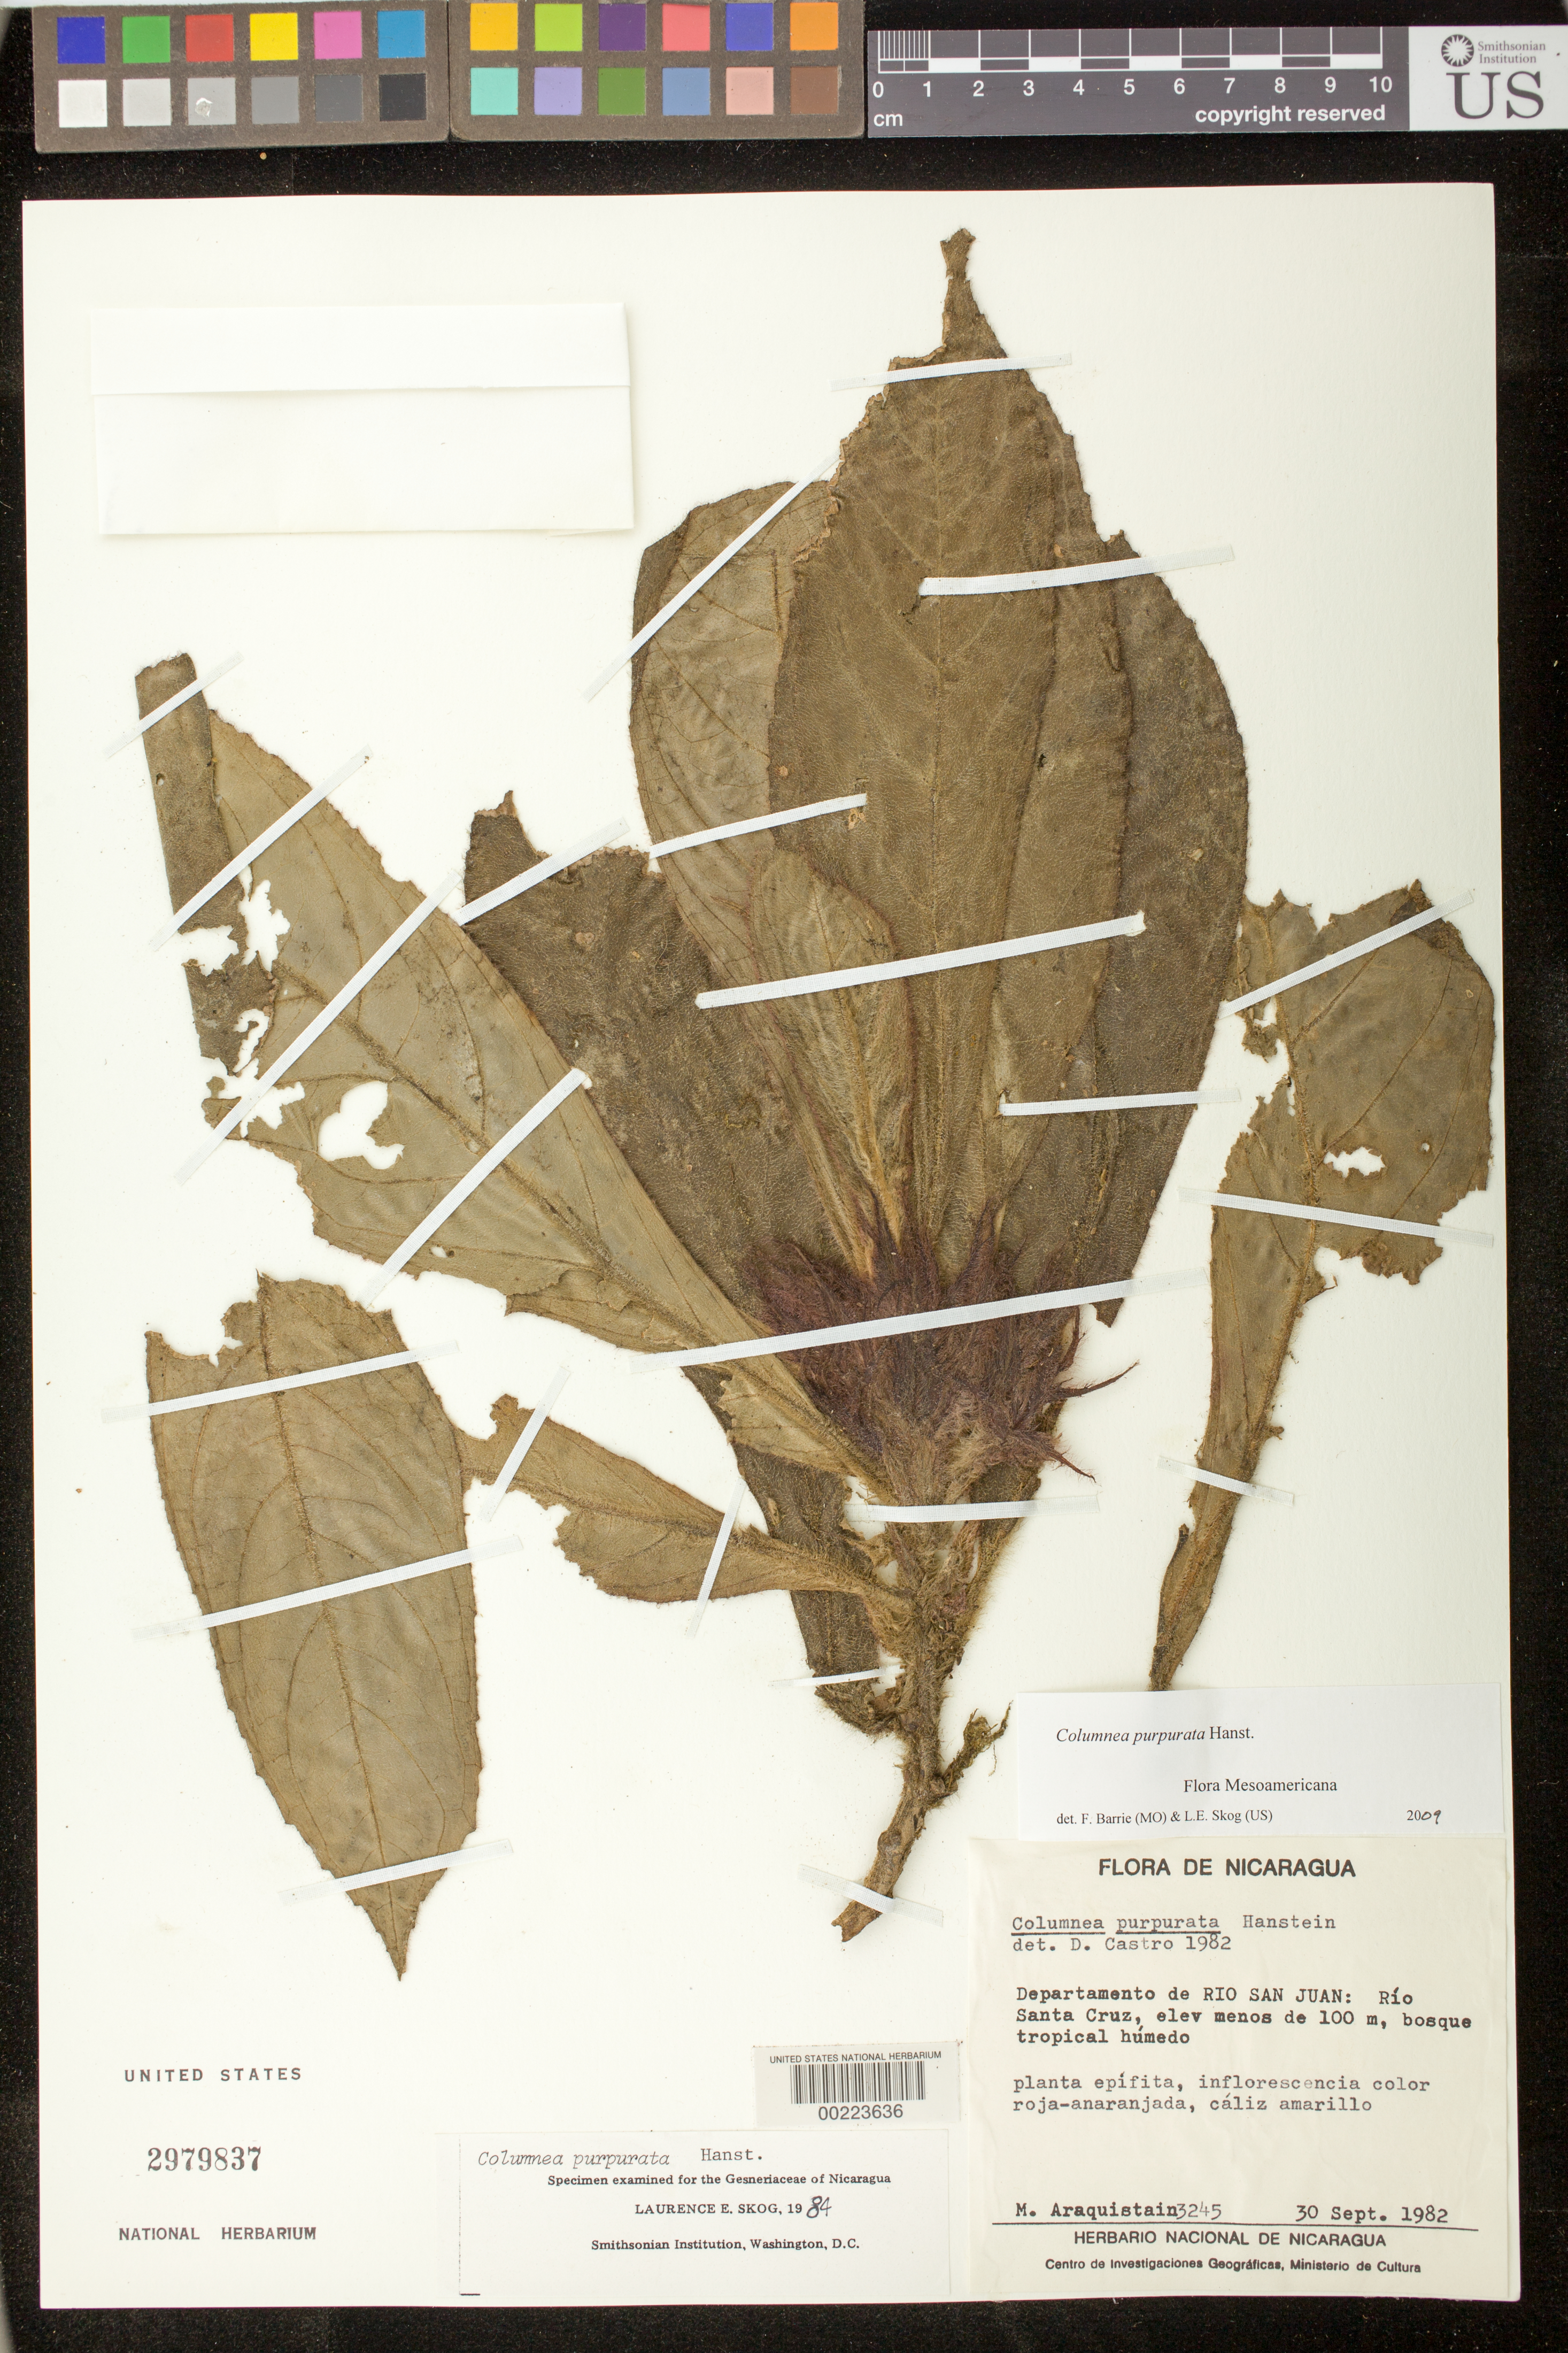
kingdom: Plantae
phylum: Tracheophyta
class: Magnoliopsida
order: Lamiales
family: Gesneriaceae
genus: Columnea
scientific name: Columnea purpurata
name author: Hanst.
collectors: M. Araquistain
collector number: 3245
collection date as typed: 30 Sep 1982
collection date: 1982-09-30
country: Nicaragua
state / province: Rio San Juan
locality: Rio Santa Cruz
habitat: Humid tropical forest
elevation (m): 100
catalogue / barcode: US 2979837